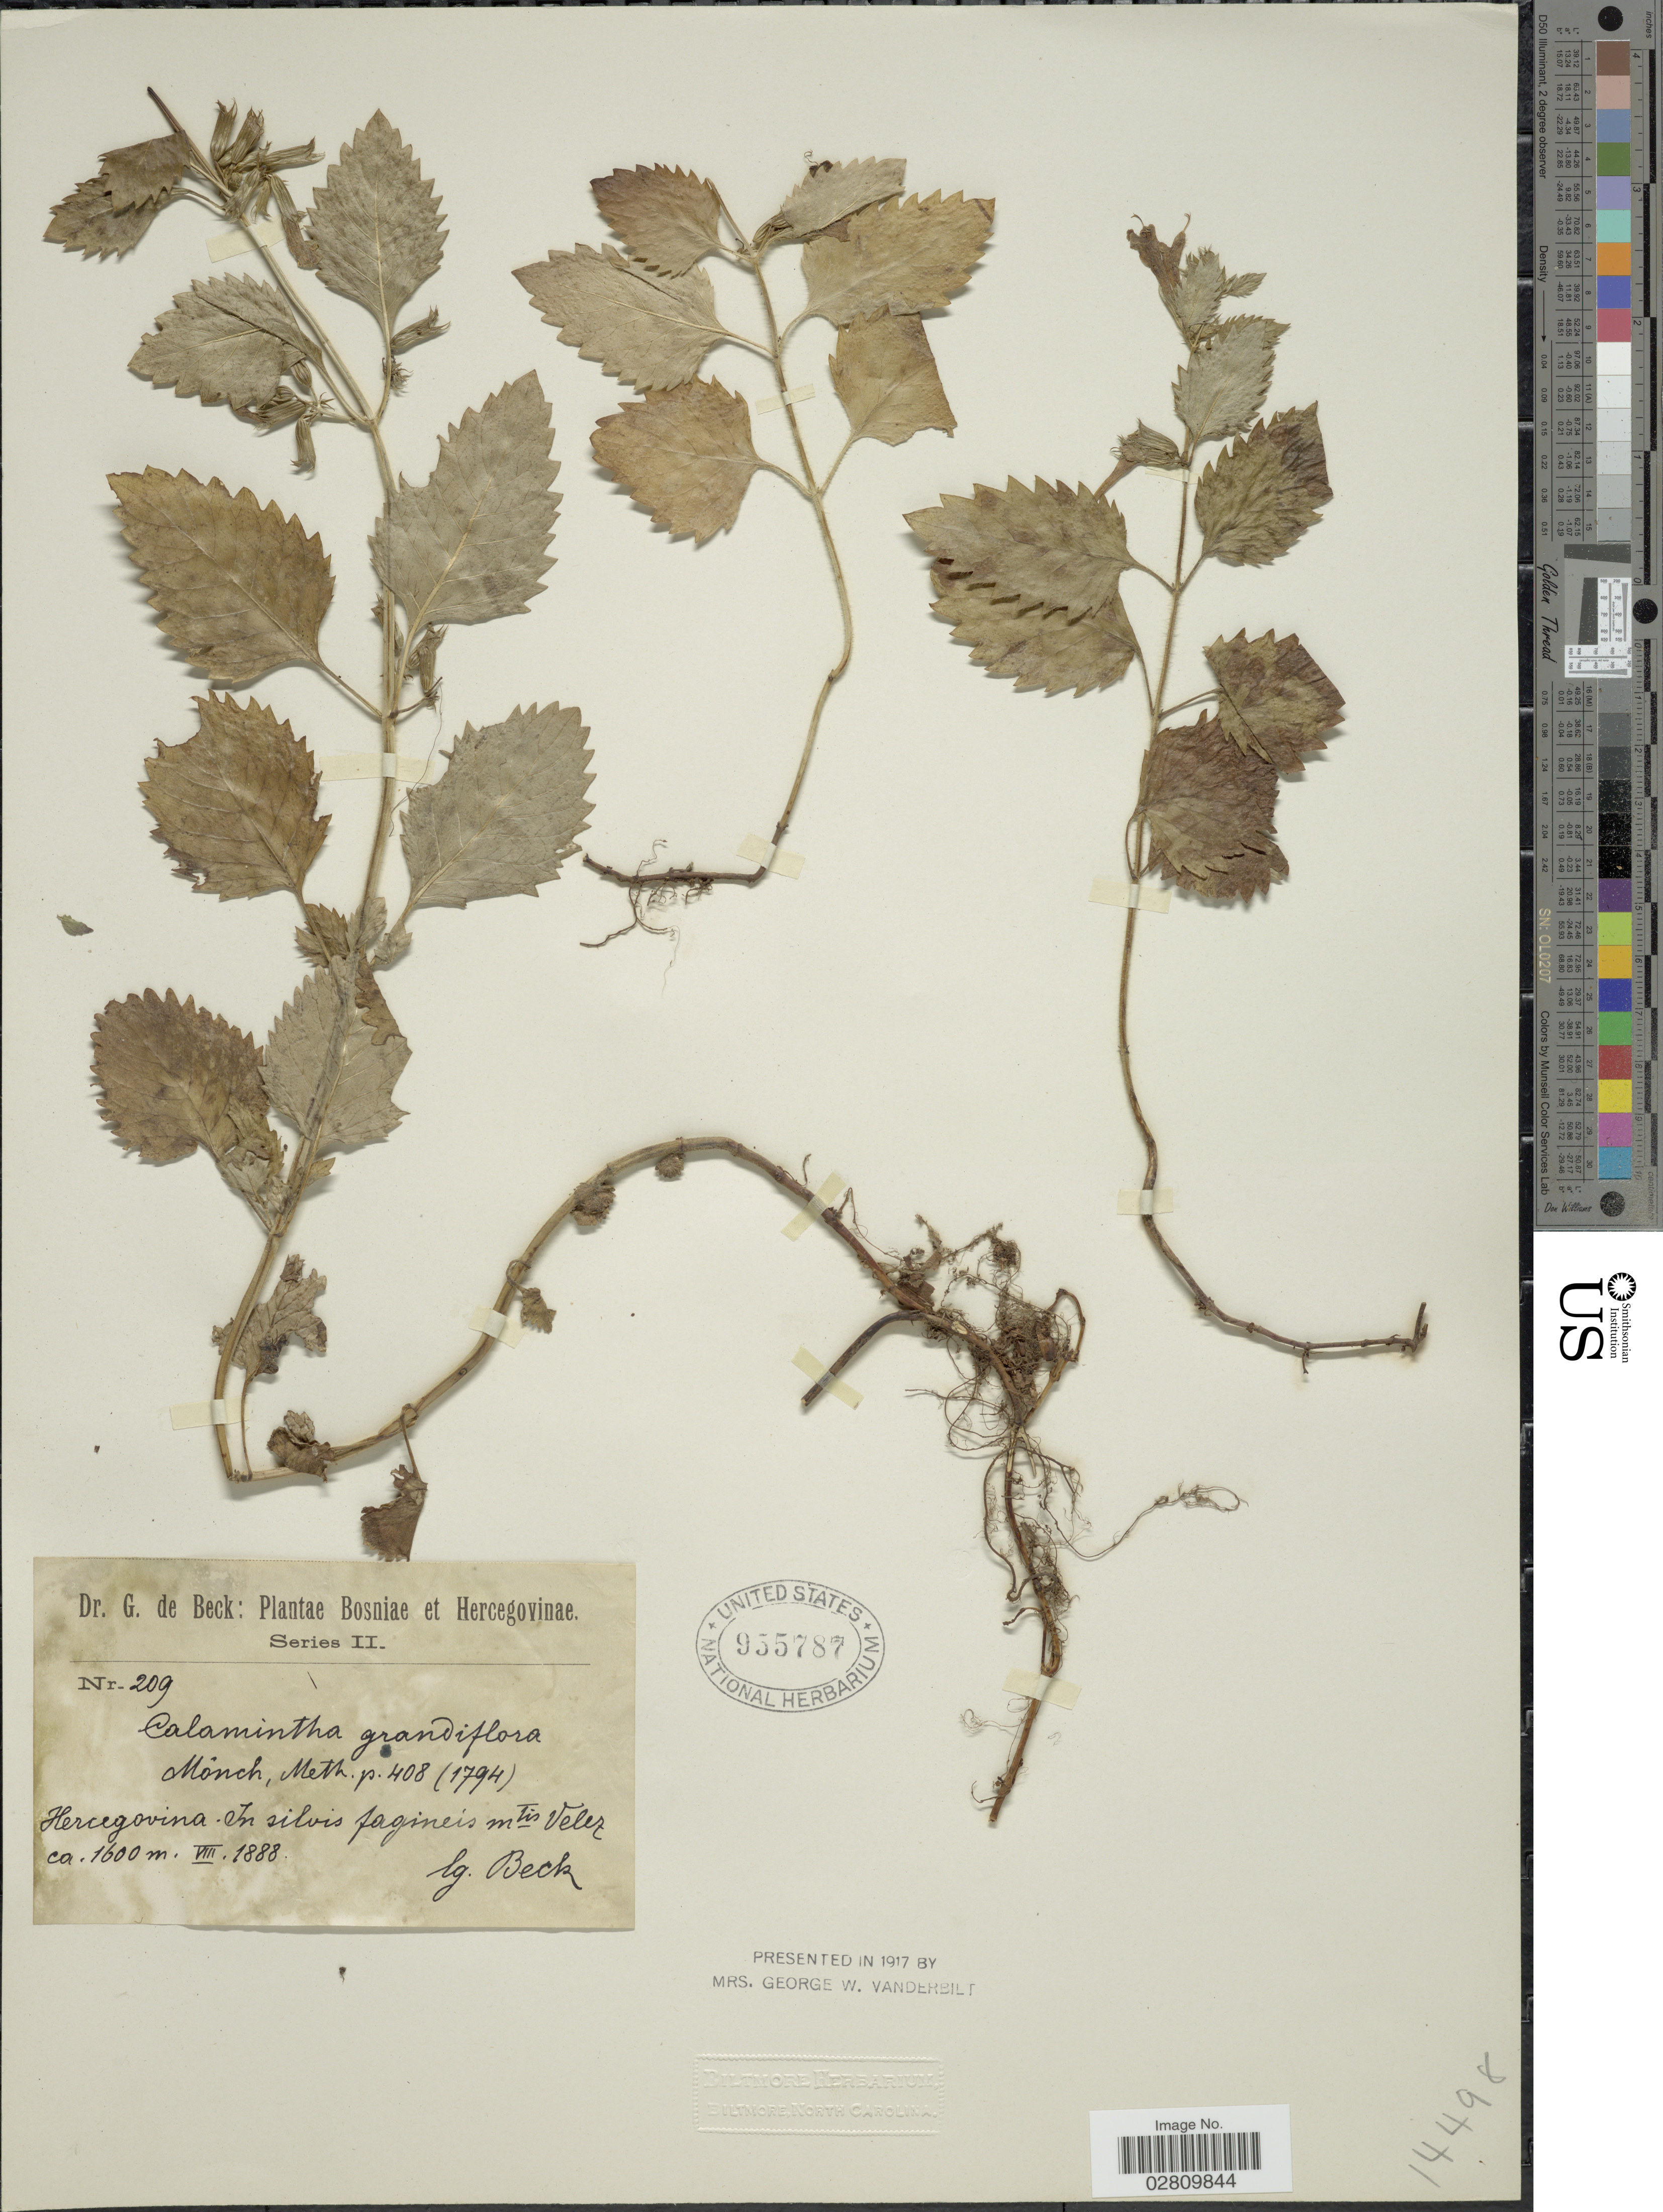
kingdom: Plantae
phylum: Tracheophyta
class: Magnoliopsida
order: Lamiales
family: Lamiaceae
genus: Calamintha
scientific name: Calamintha grandiflora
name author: (L.) Moench.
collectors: G. de Beck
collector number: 209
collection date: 1888-08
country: Bosnia and Herzegovina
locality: Hercegovina. In silvis fagineis mtis Velez.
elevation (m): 1600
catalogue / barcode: US 955787